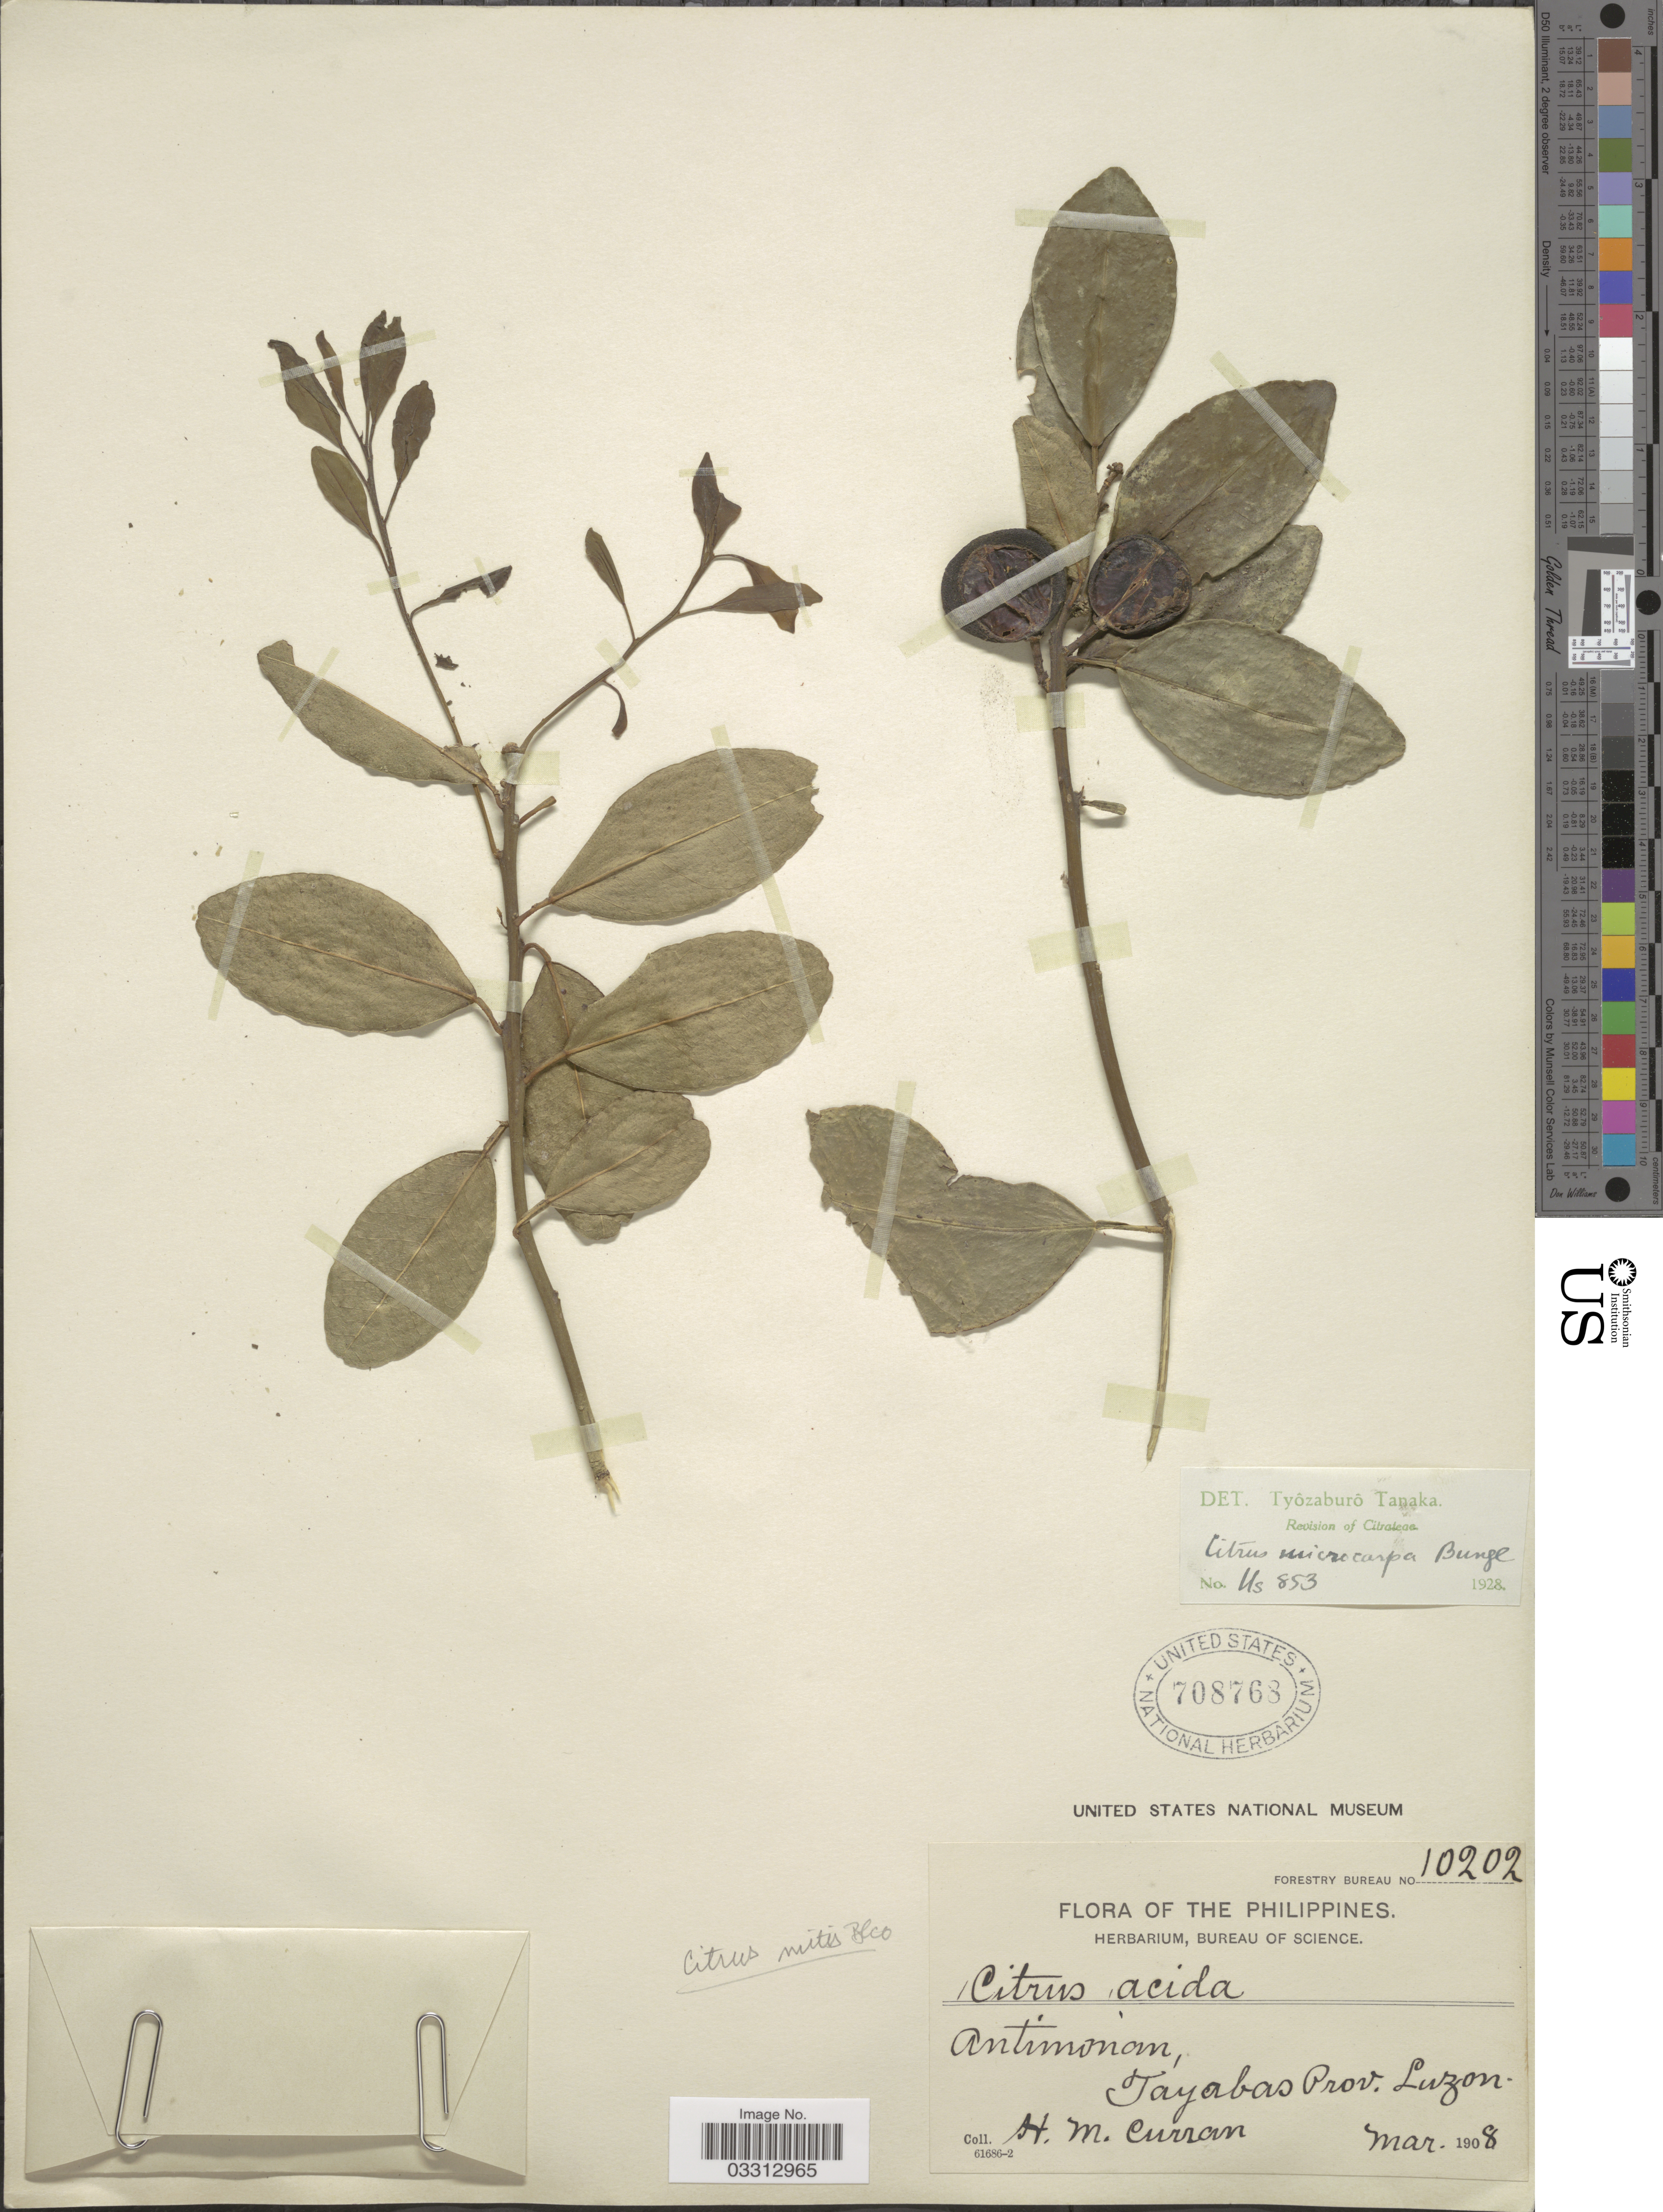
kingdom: Plantae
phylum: Tracheophyta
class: Magnoliopsida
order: Sapindales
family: Rutaceae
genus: Citrus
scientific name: Citrus x microcarpa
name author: Bunge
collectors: H. M. Curran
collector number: Forestry Bureau 10202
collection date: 1908-03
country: Philippines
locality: Antimonom. Tayabas Prov. Luzon.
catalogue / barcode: US 708768